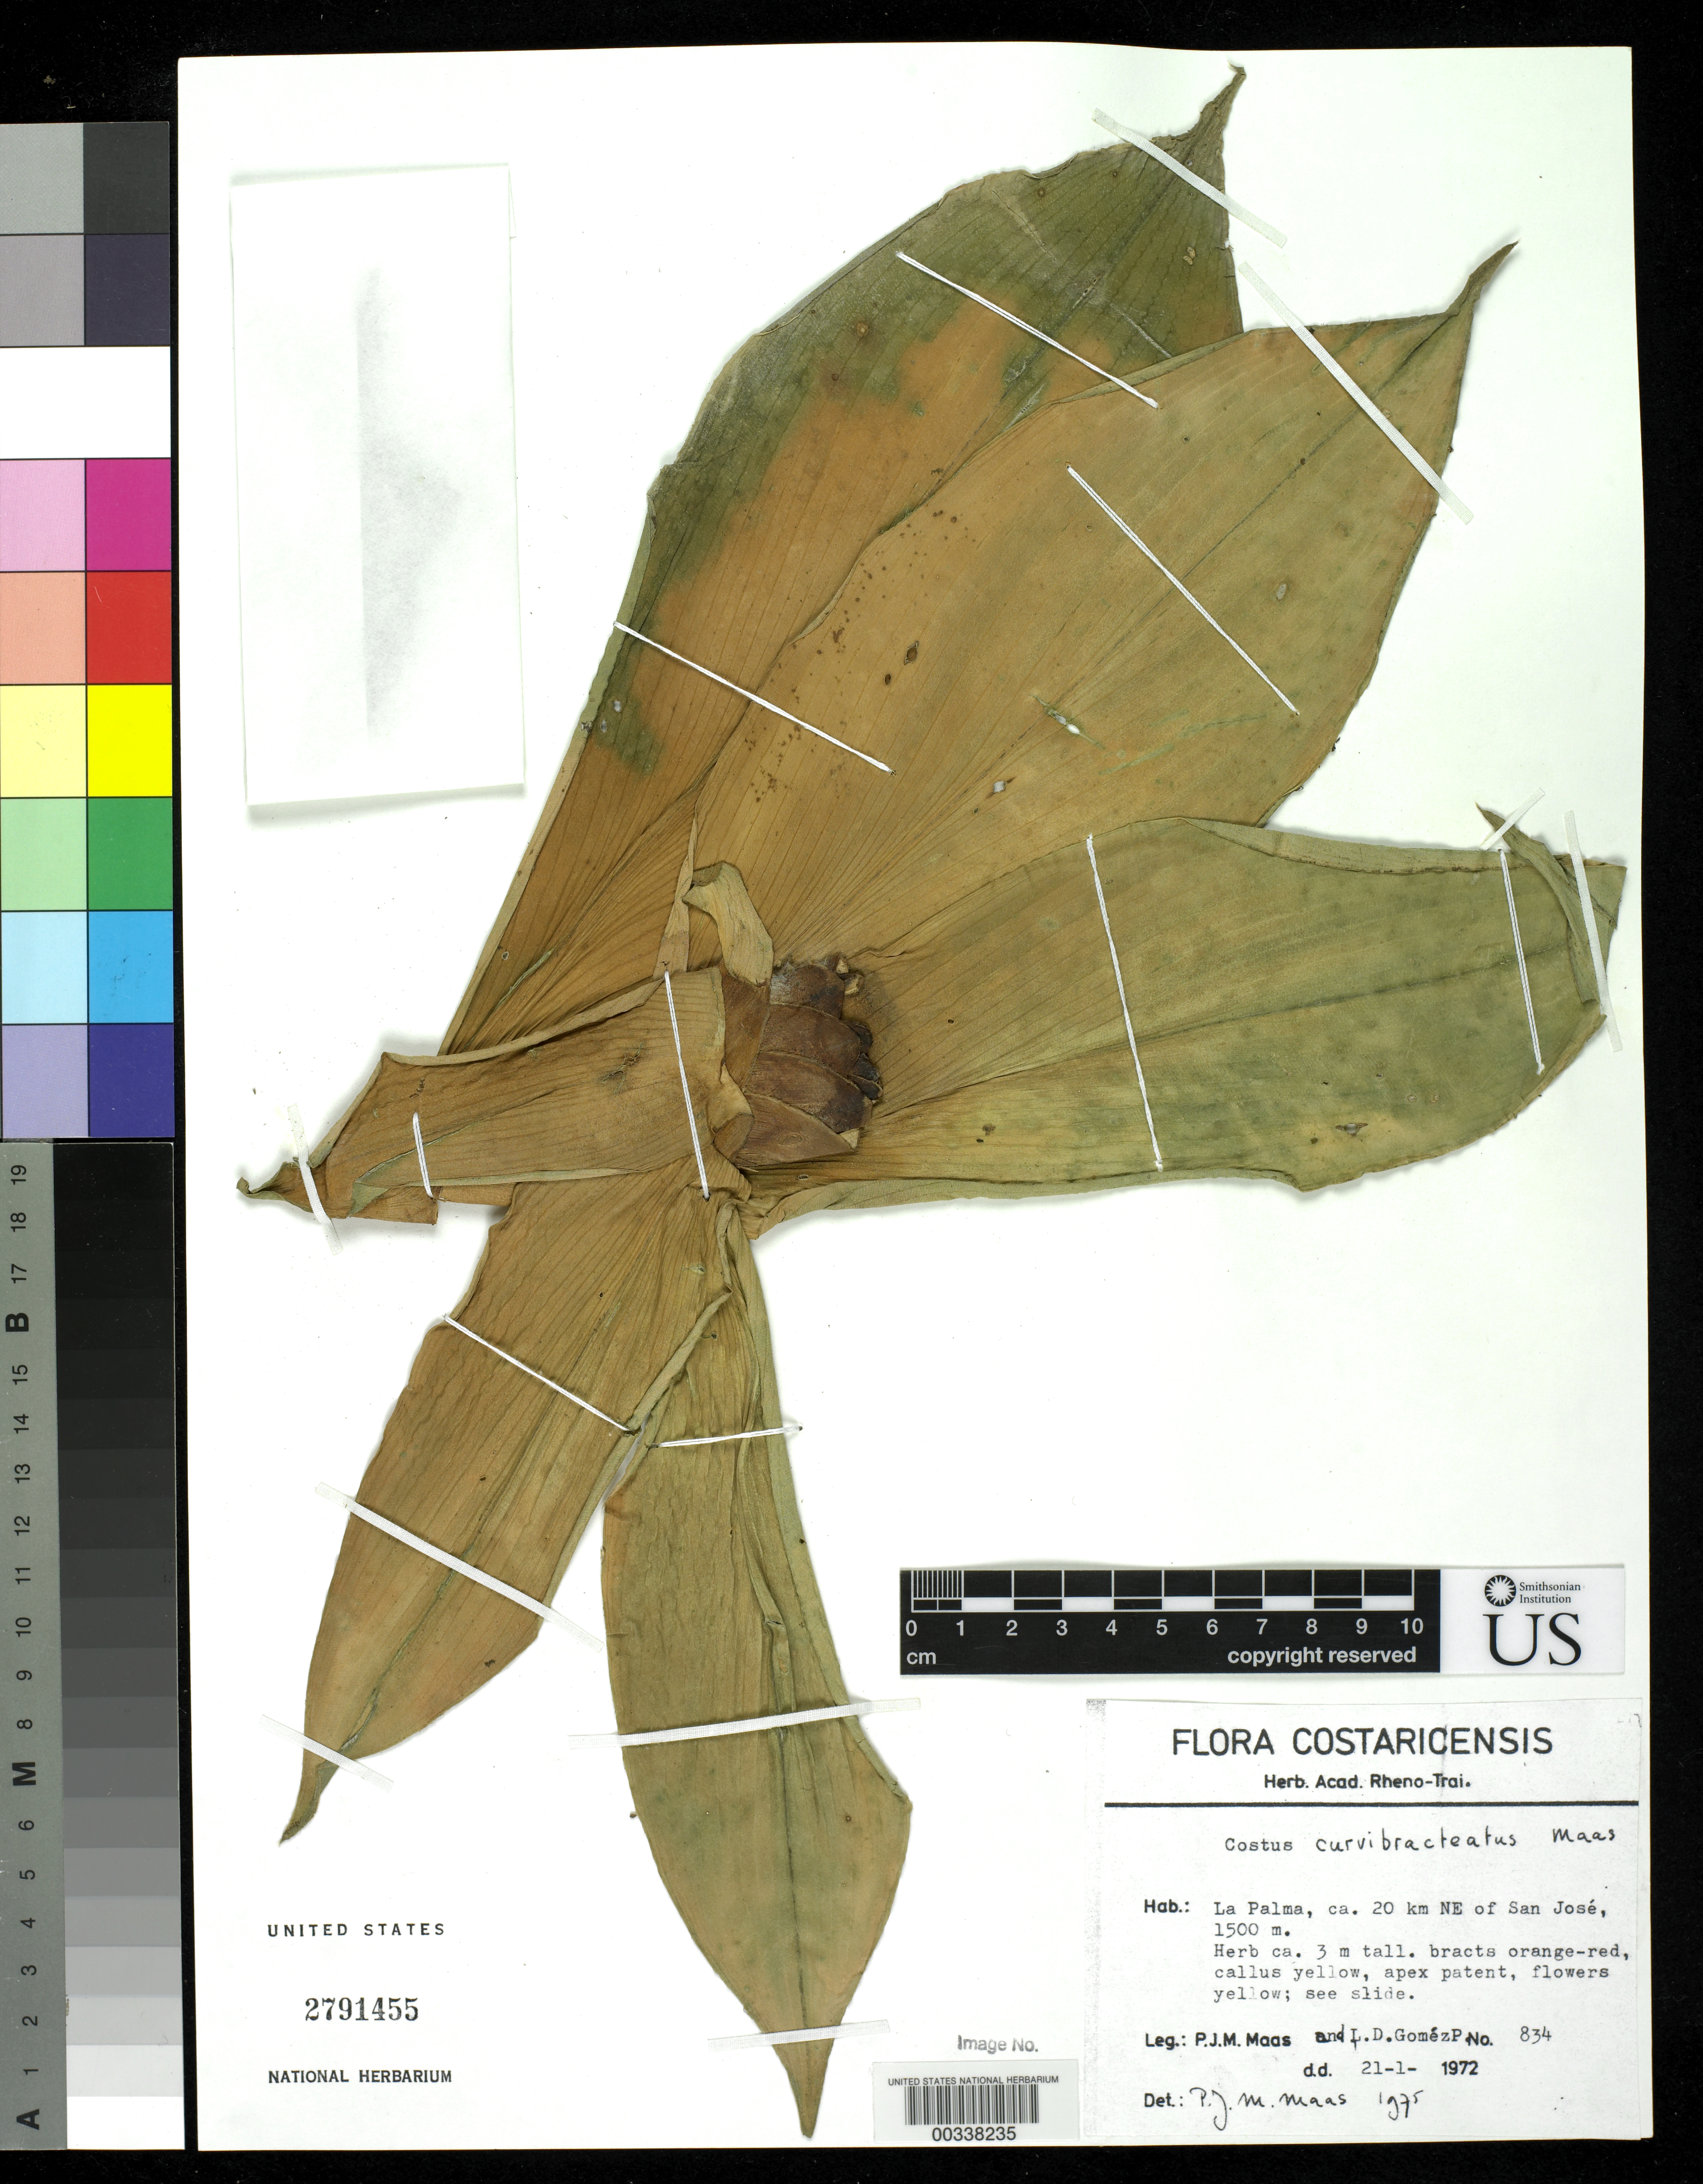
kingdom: Plantae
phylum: Tracheophyta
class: Liliopsida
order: Zingiberales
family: Costaceae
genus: Costus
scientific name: Costus curvibracteatus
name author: Maas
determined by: Maas, Paul J. M.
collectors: P. Maas & L. D. Gómez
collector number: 834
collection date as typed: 21 Jan 1972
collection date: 1972-01-21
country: Costa Rica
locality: La Palma, ca 20 km NE of San Jose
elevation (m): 1500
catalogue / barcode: US 2791455